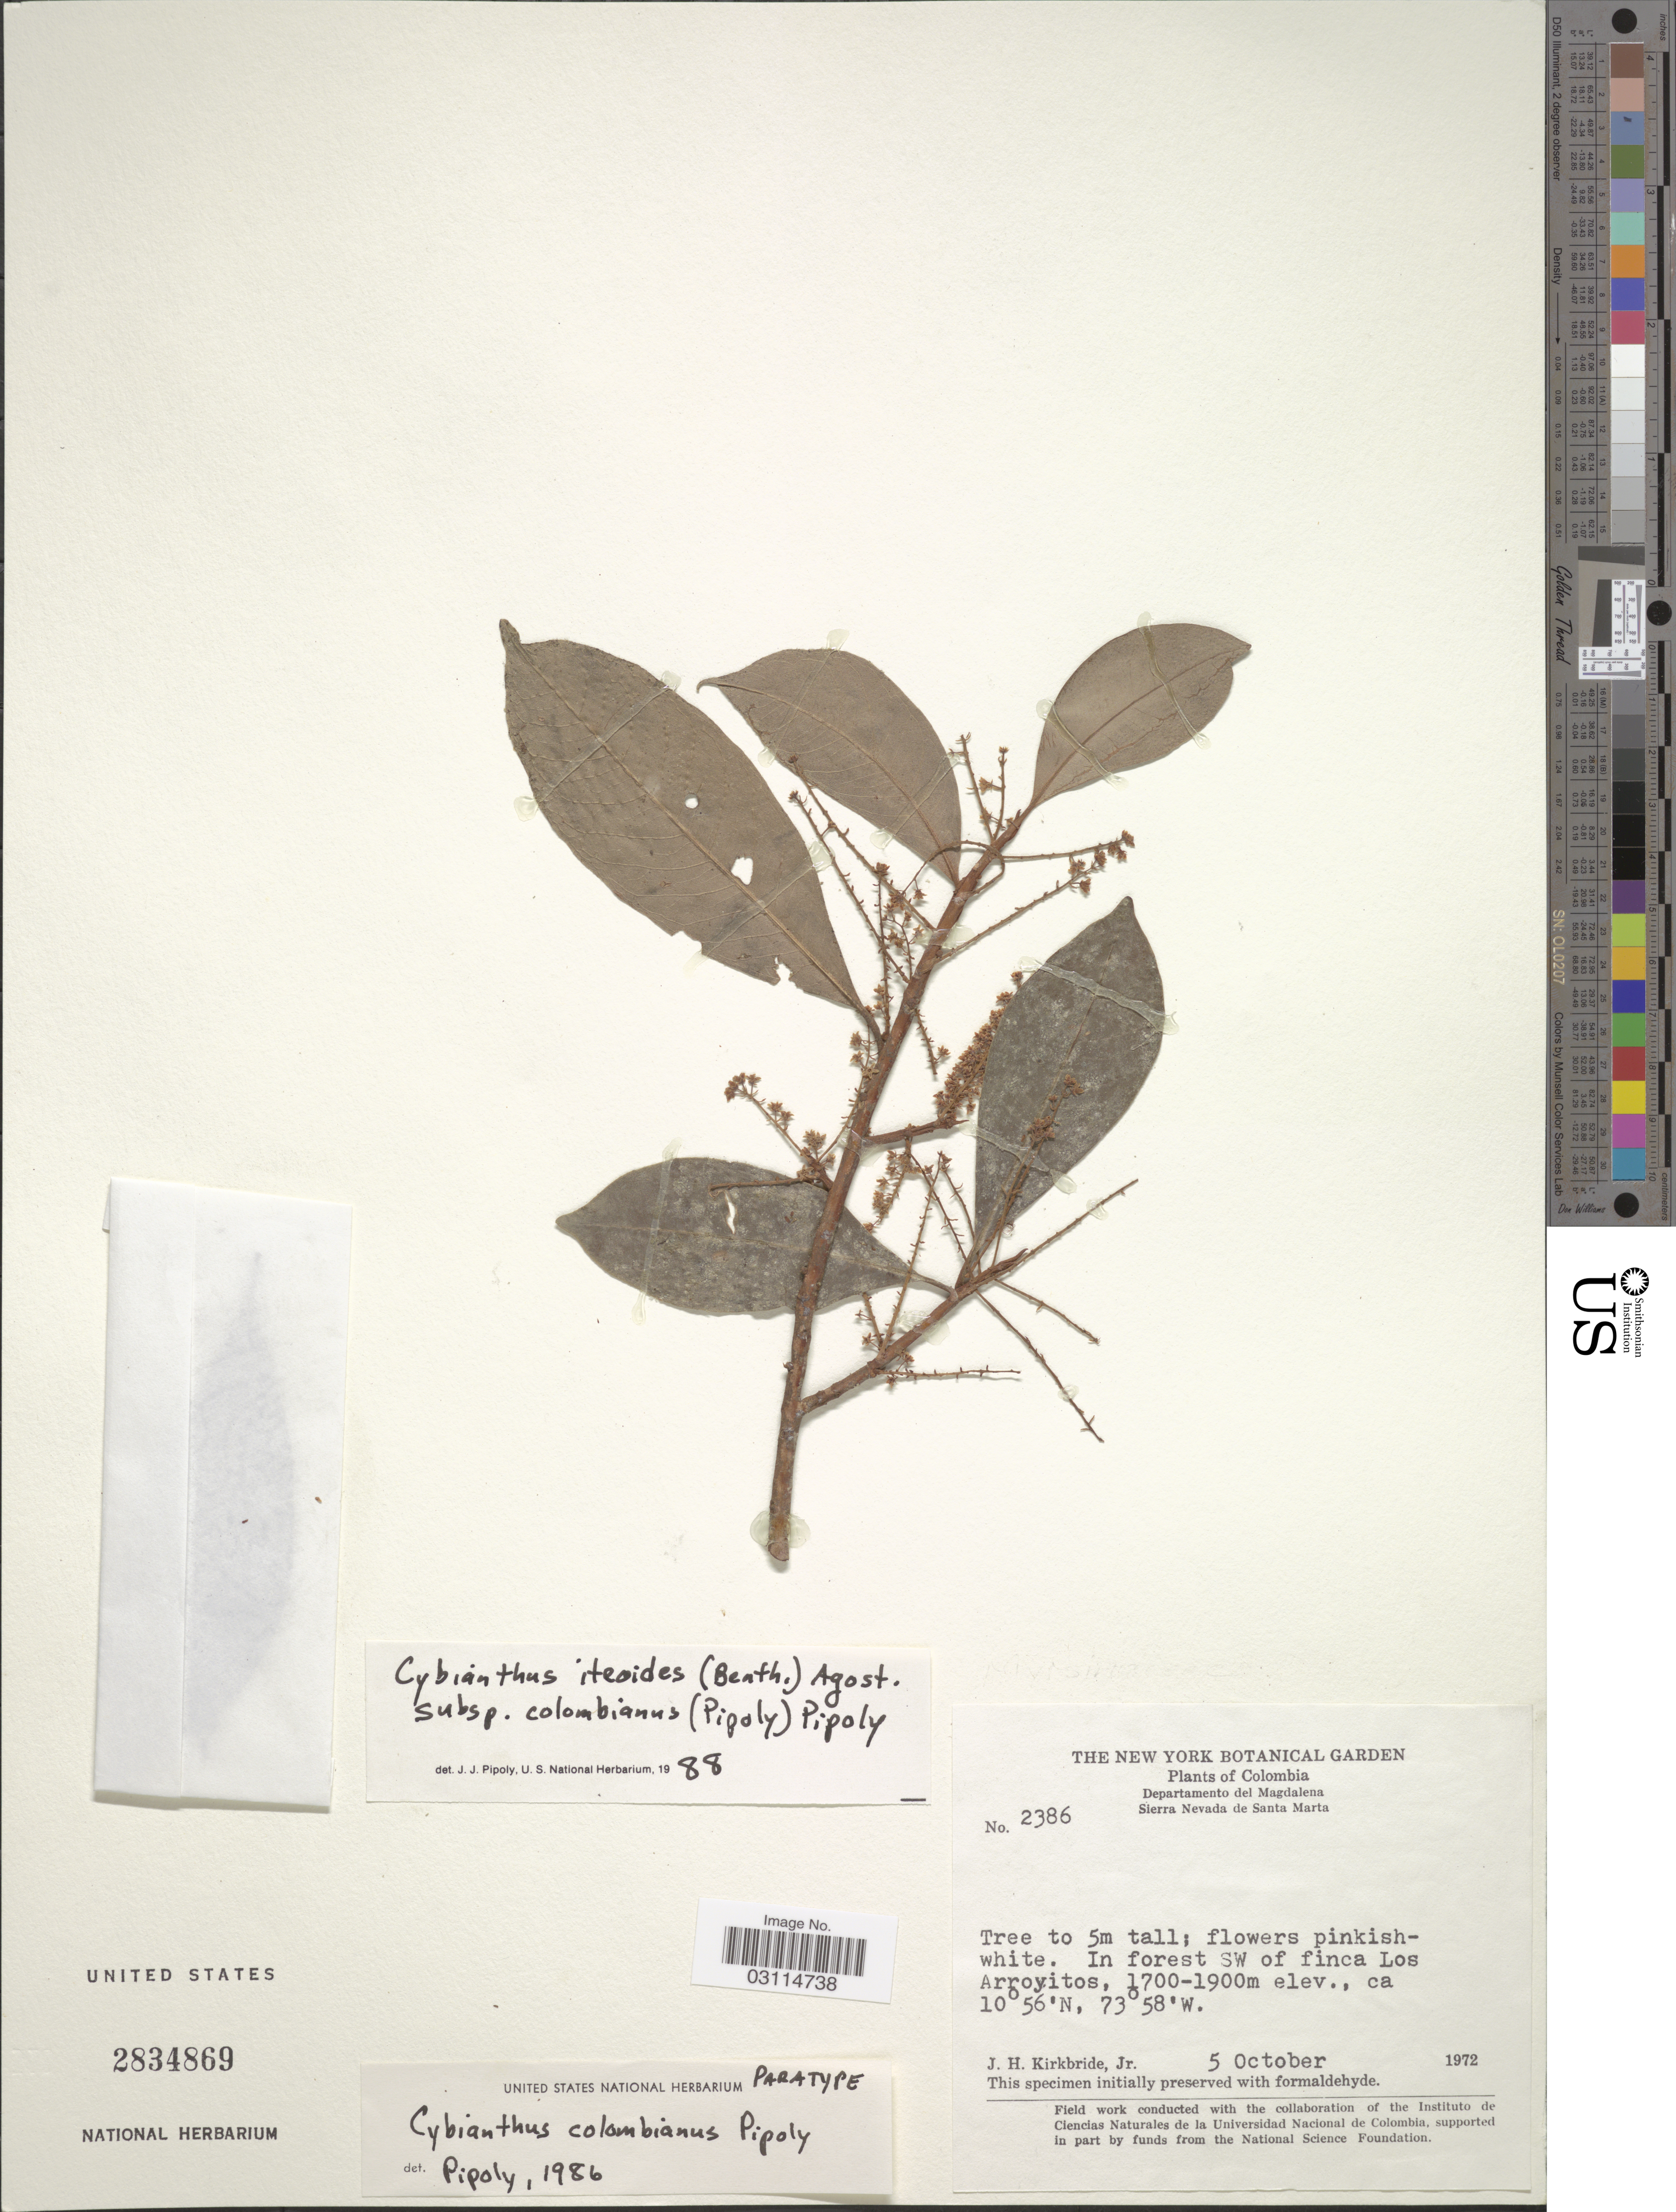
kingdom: Plantae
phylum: Tracheophyta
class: Magnoliopsida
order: Ericales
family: Primulaceae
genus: Cybianthus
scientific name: Cybianthus iteoides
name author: (Benth.) G. Agostini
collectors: J. H. Kirkbride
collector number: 2386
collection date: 1972-10-05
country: Colombia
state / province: Magdalena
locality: Departamento del Magdalena, Sierra Nevada de Santa Marta, In forest SW of finca Los Arroyitos.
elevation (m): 1700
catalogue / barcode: US 2834869